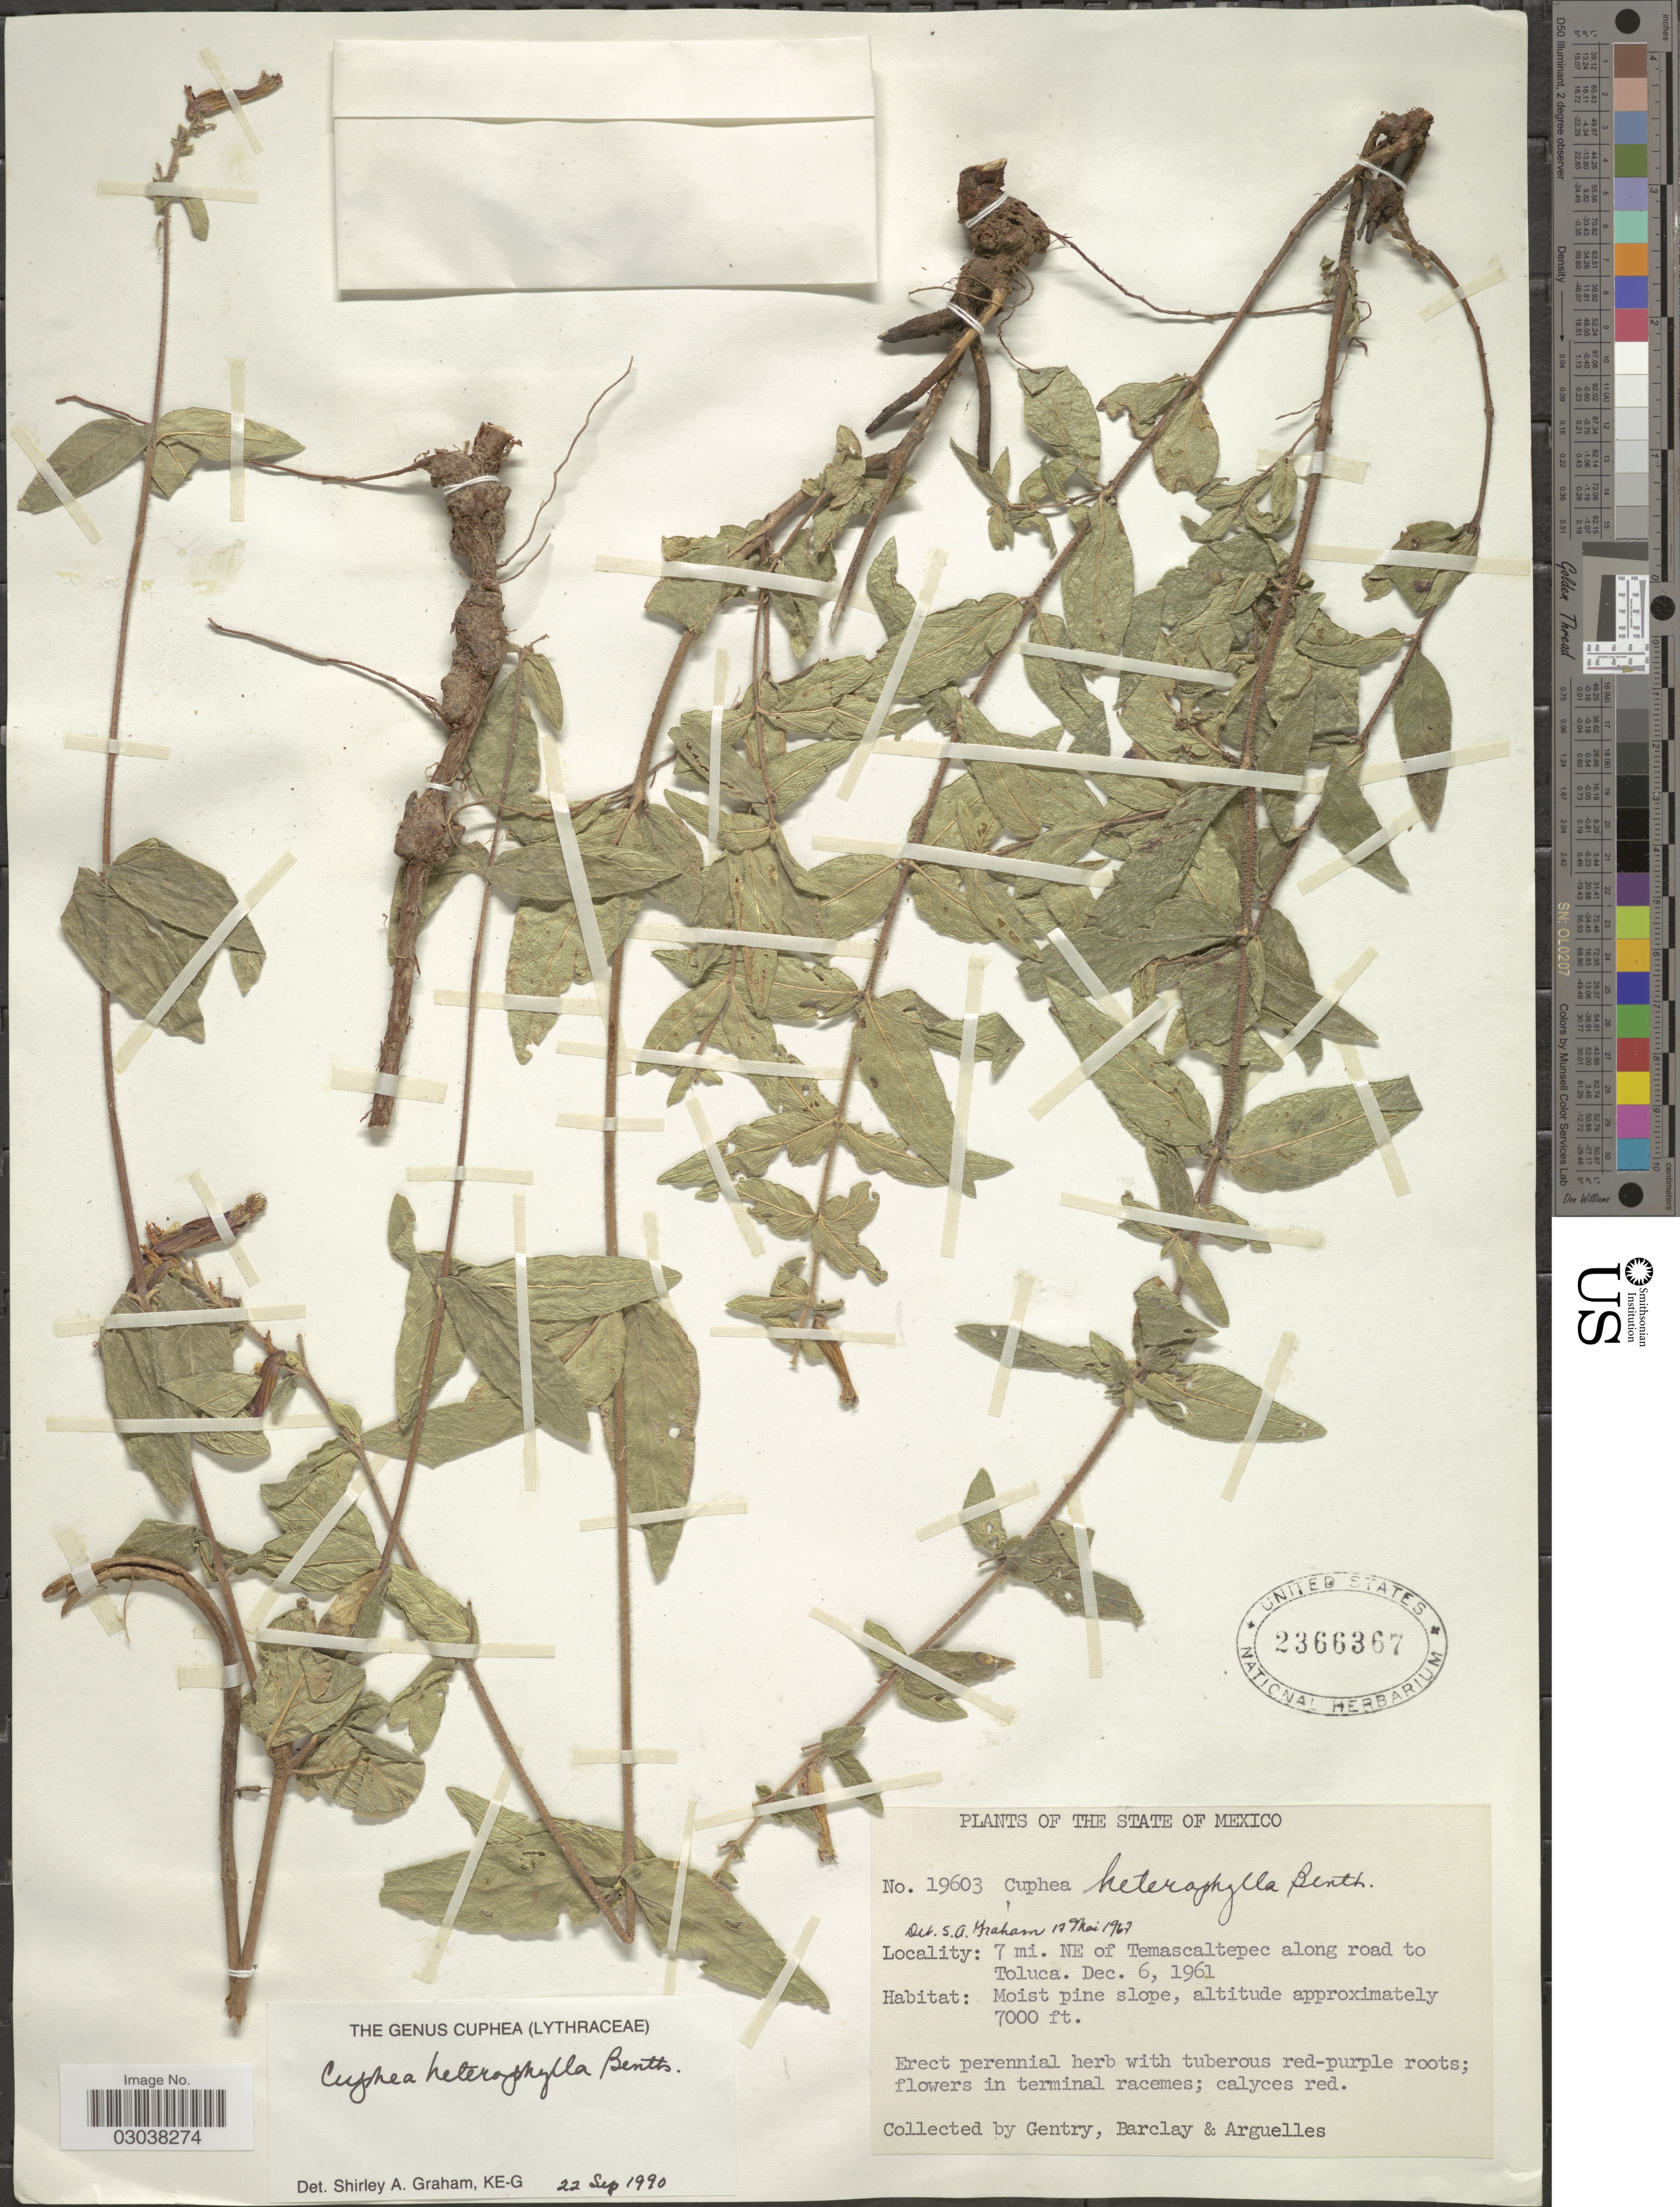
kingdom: Plantae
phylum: Tracheophyta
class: Magnoliopsida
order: Myrtales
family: Lythraceae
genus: Cuphea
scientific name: Cuphea heterophylla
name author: Benth.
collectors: Gentry, --, -- Barclay & Arguelles, --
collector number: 19603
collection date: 1961-12-06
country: Mexico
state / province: México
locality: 7 mi. NE of Temascaltepe along road to Toluca.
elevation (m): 2134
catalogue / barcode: US 2366367